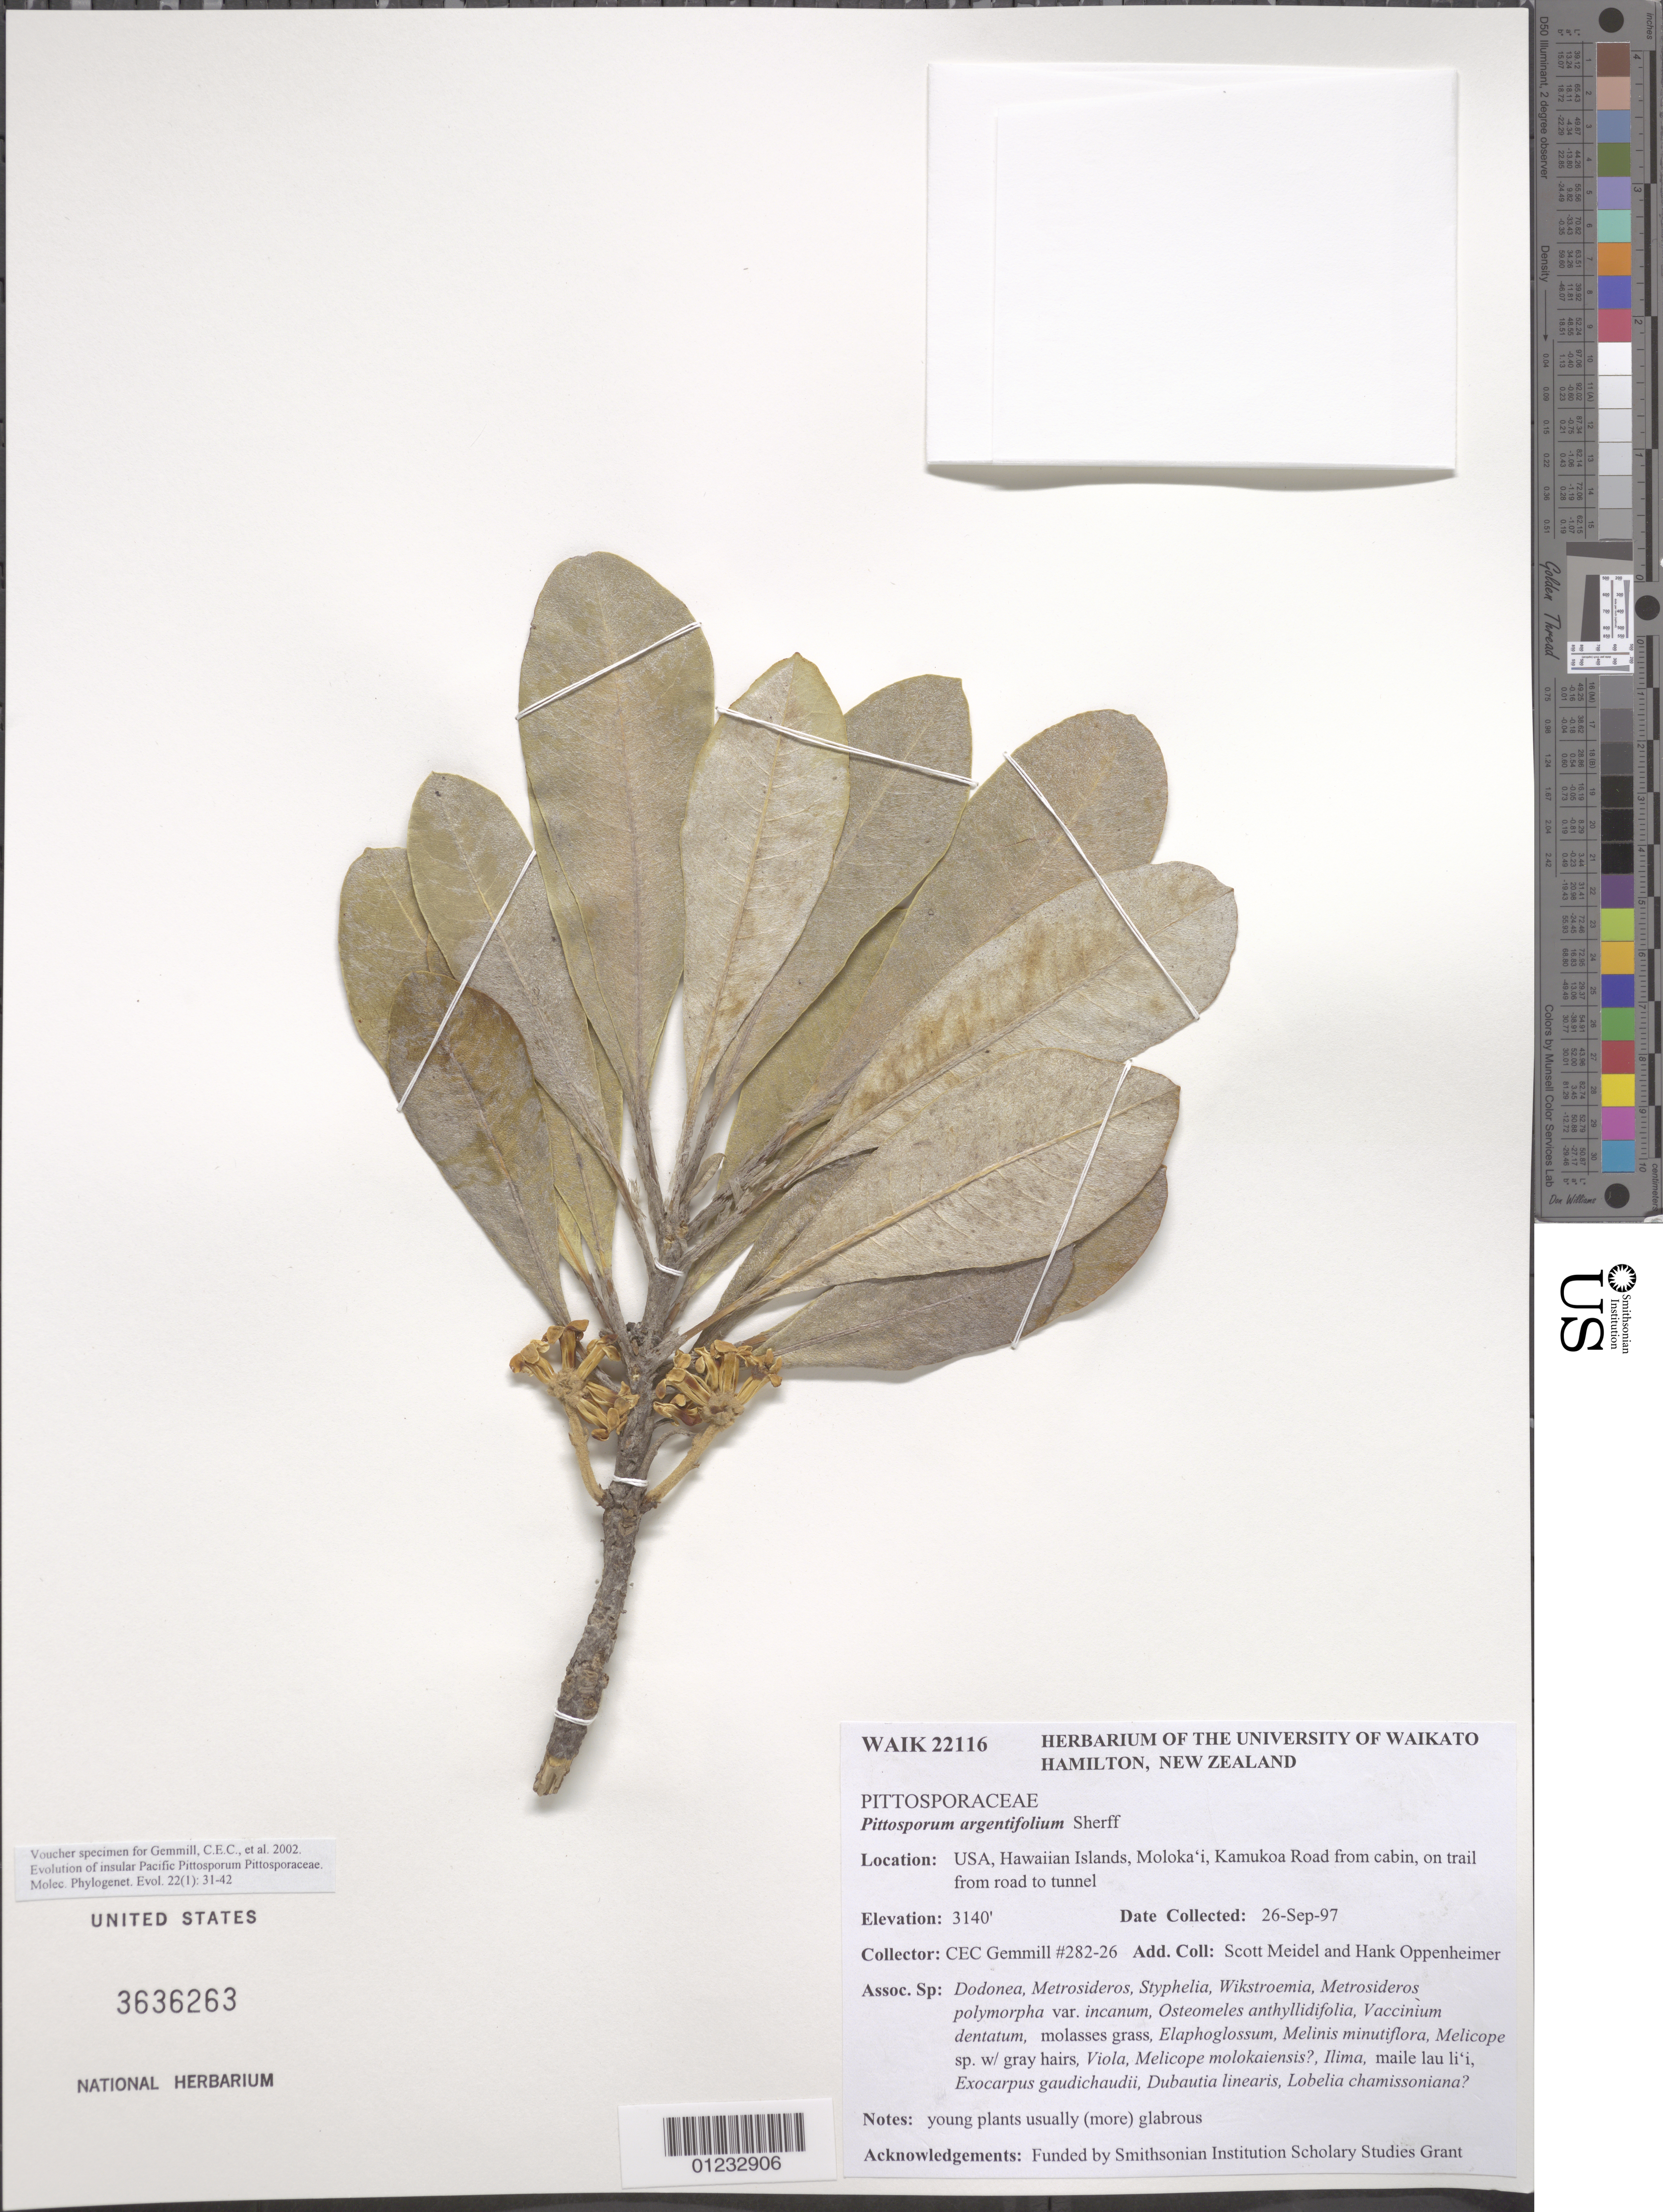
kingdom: Plantae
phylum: Tracheophyta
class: Magnoliopsida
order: Apiales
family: Pittosporaceae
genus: Pittosporum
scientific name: Pittosporum argentifolium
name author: Sherff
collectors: C. Gemmill, S. Meidel & H. L. Oppenheimer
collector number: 282-26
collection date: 1997-09-26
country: United States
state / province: Hawaii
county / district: Maui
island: Moloka'i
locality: Kamukoa Road from cabin, on trail from road to tunnel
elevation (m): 957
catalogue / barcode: US 3636263